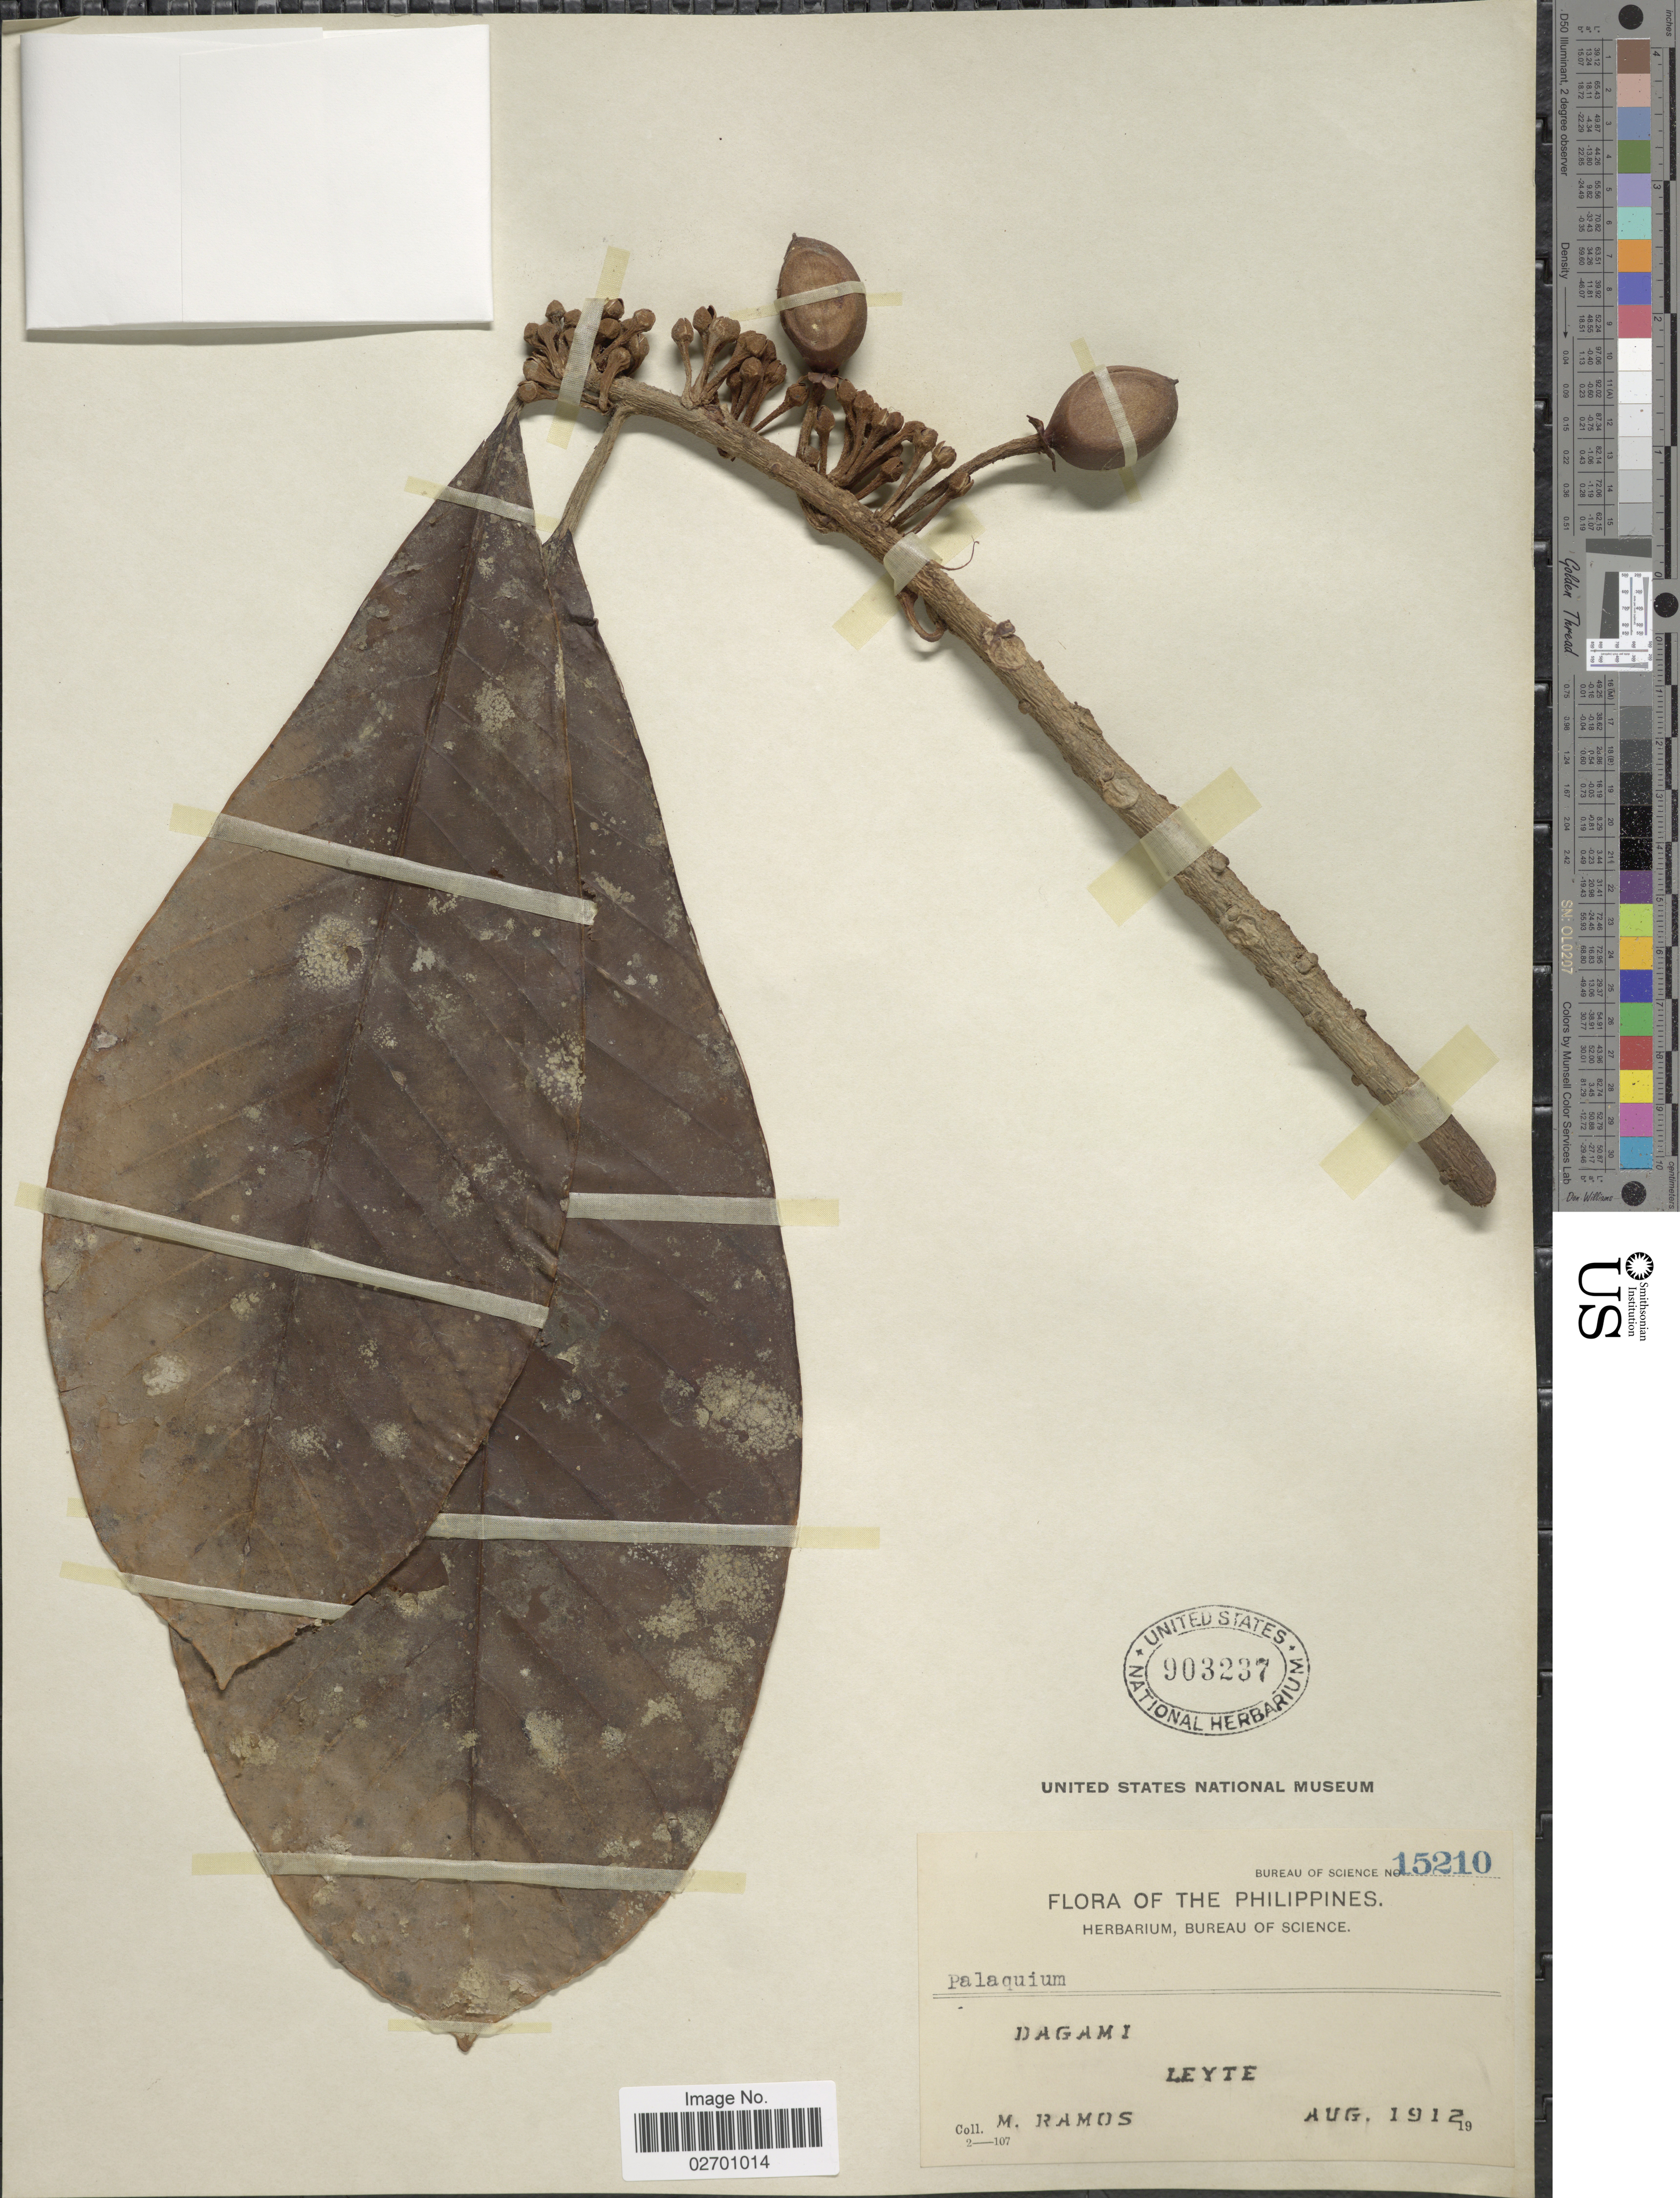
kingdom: Plantae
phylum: Tracheophyta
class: Magnoliopsida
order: Ericales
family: Sapotaceae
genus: Palaquium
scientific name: Palaquium sp.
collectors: M. Ramos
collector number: Bureau of Science 15210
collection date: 1912-08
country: Philippines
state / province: Eastern Visayas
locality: Dagami, Leyte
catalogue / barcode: US 903237